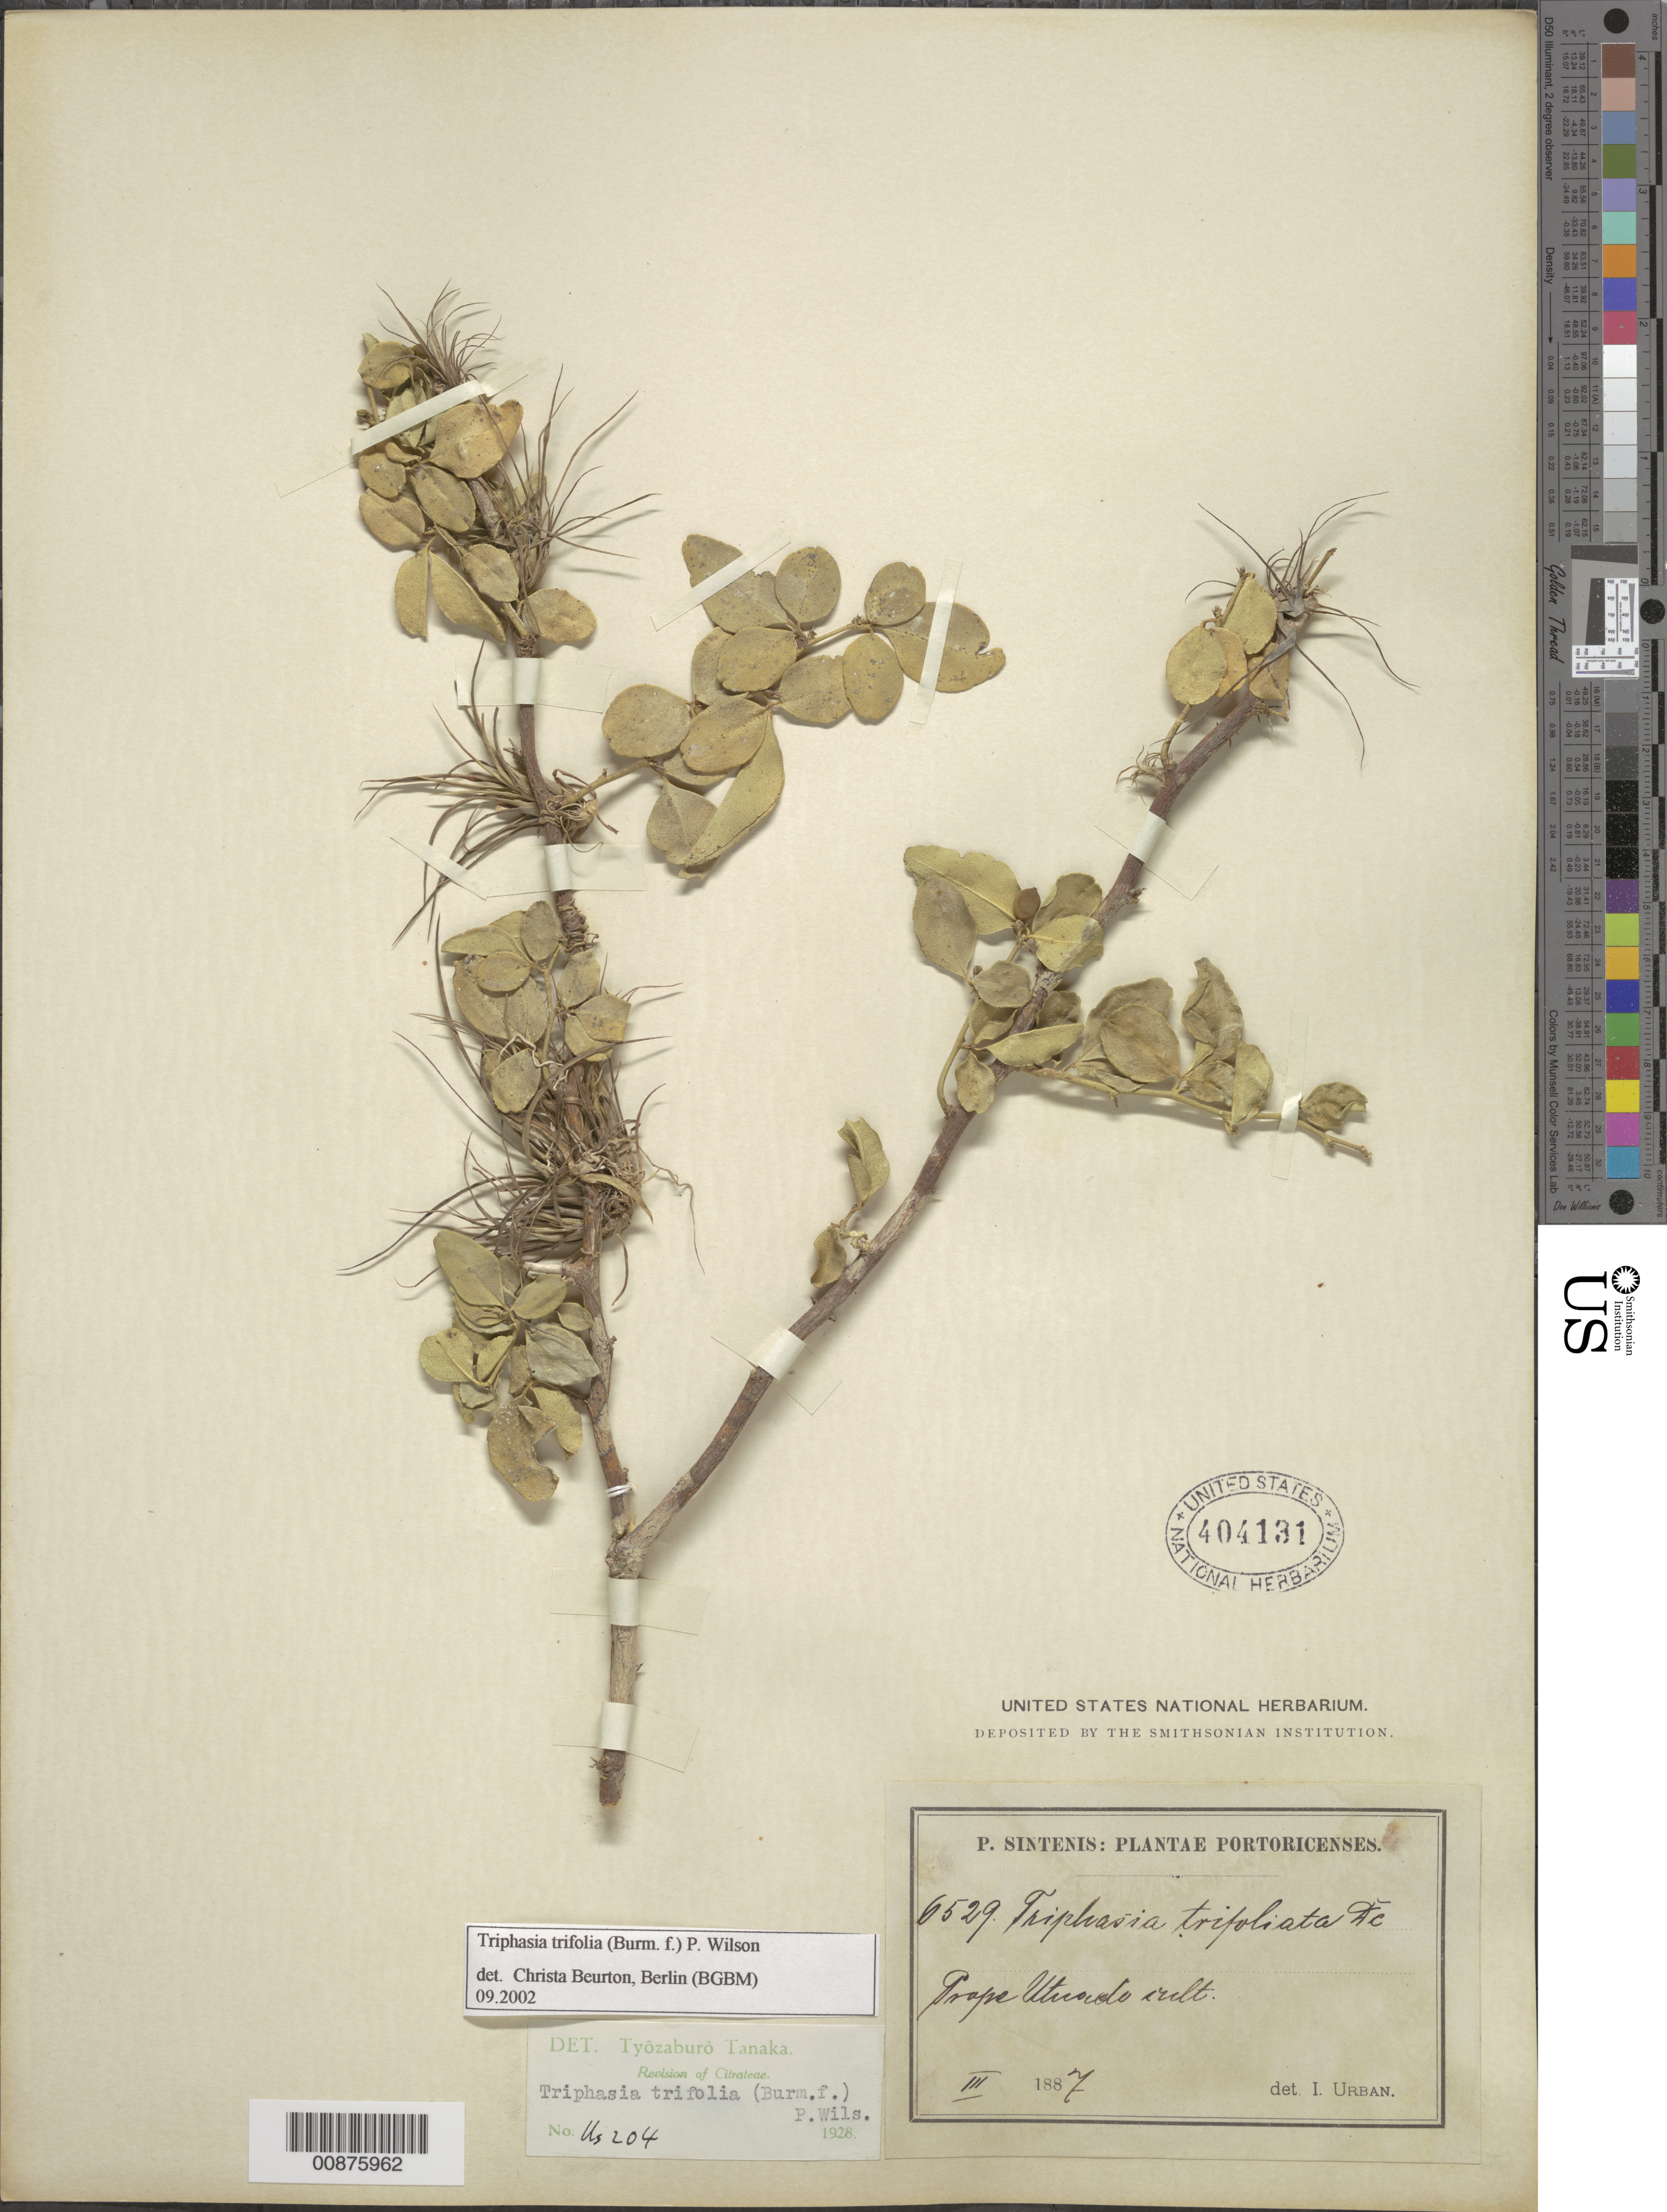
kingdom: Plantae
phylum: Tracheophyta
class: Magnoliopsida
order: Sapindales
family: Rutaceae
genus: Triphasia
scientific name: Triphasia trifolia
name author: (Burm. f.) P. Wilson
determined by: Beurton, C.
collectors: P. Sintenis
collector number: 6529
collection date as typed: Mar 1887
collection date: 1887-03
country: Puerto Rico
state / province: Utuado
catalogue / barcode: US 404131